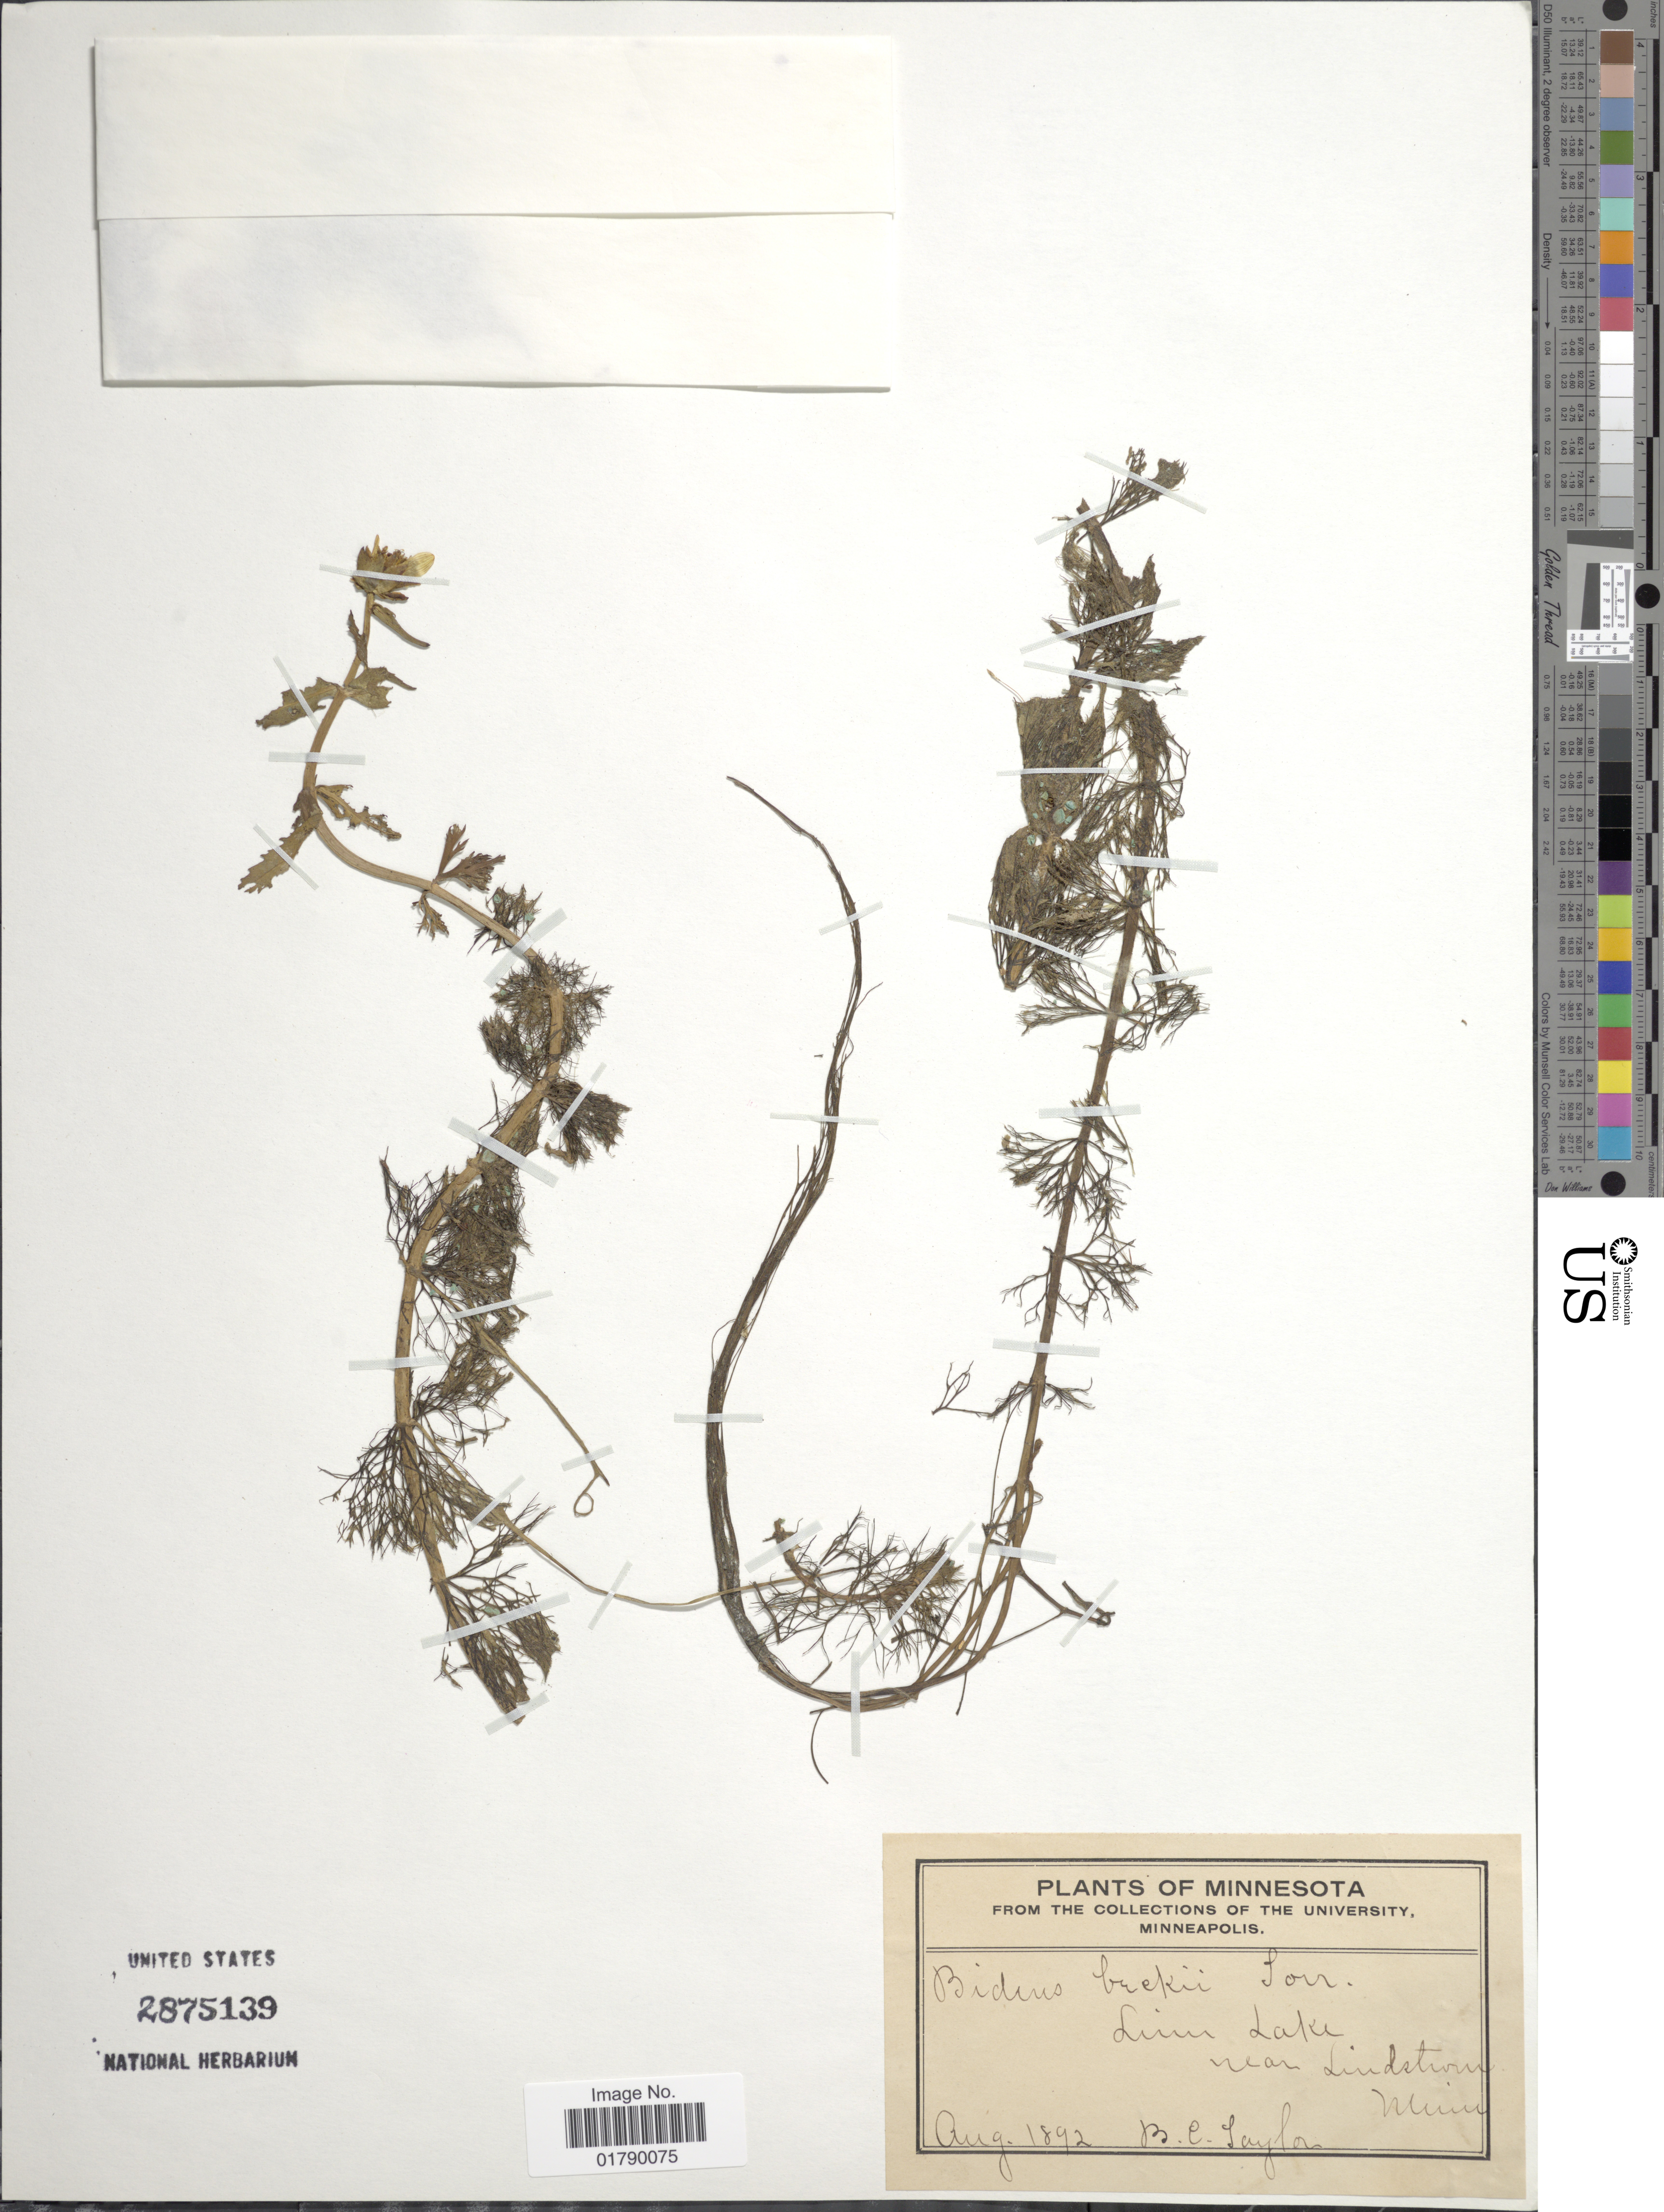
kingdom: Plantae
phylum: Tracheophyta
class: Magnoliopsida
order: Asterales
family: Asteraceae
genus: Megalodonta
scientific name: Megalodonta sp.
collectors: B. C. Taylor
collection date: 1892-08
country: United States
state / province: Minnesota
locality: Linn Lake, near Lindstrom Minn.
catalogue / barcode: US 2875139